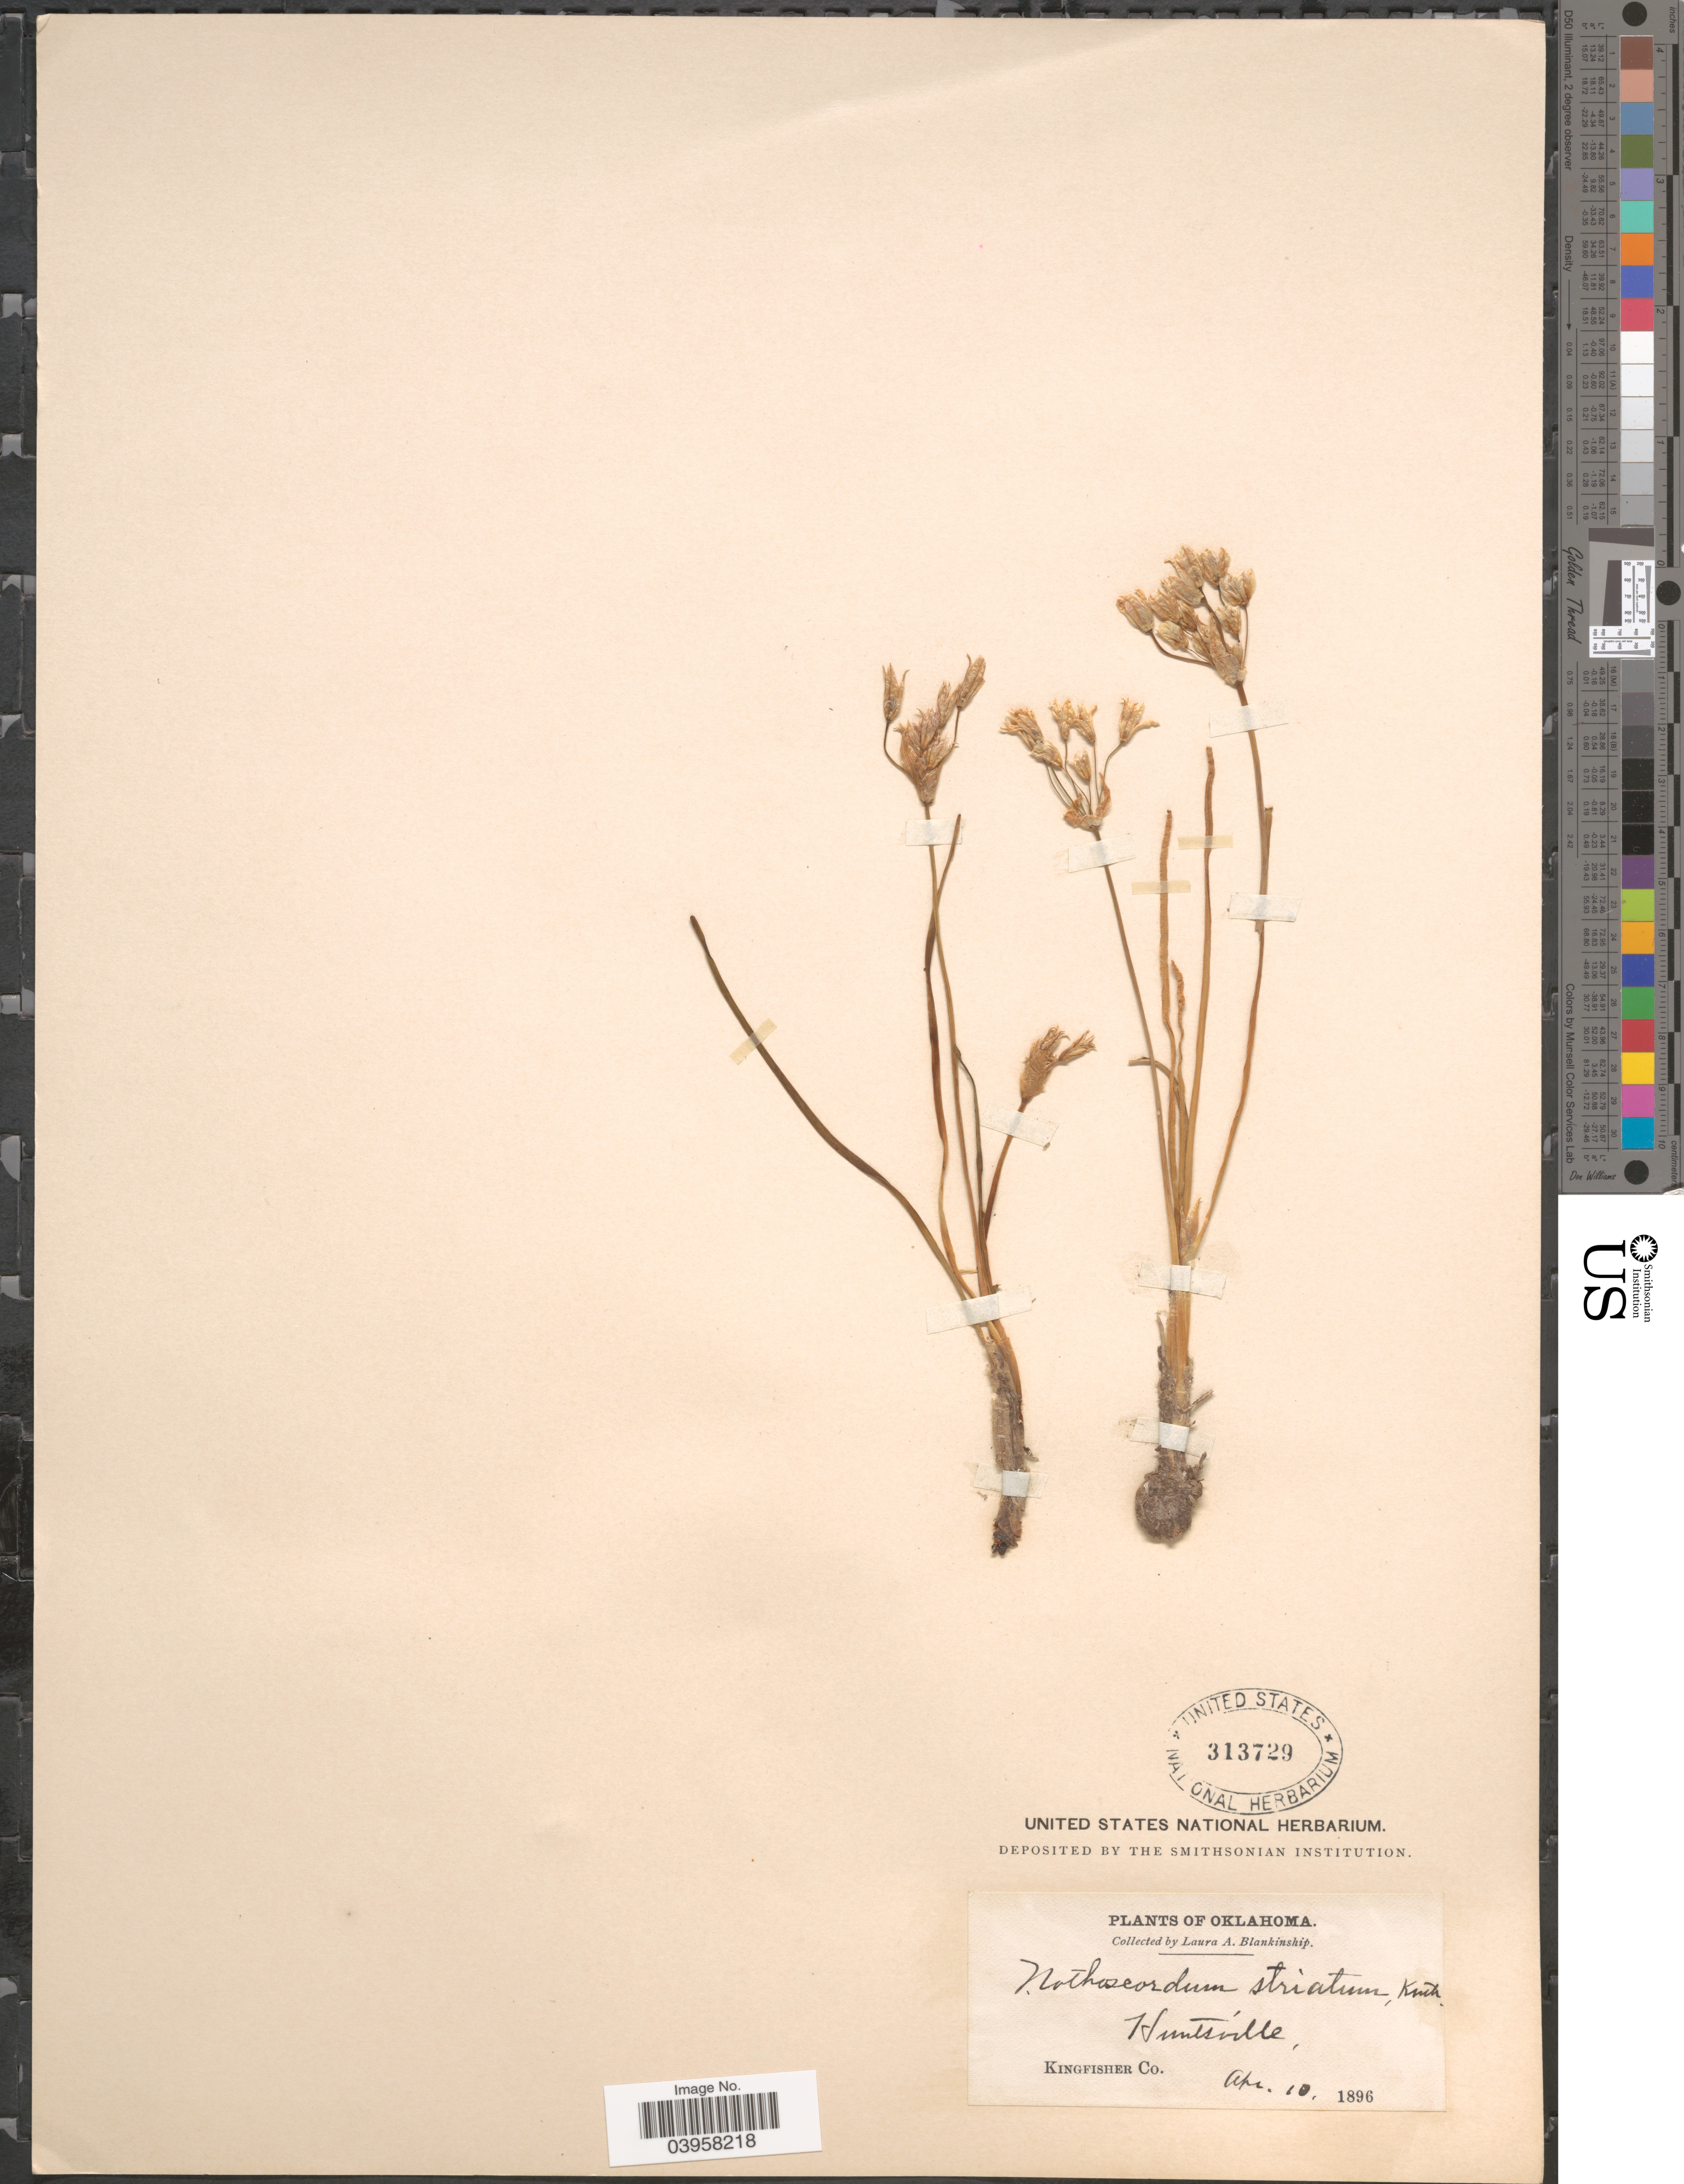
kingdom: Plantae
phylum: Tracheophyta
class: Liliopsida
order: Asparagales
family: Amaryllidaceae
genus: Nothoscordum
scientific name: Nothoscordum bivalve var. bivalve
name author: (L.) Britton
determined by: Strong, Mark T., (BOT), Smithsonian Institution - National Museum of Natural History (UNITED STATES)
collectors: L. A. Blankinship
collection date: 1896-04-10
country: United States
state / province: Oklahoma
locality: Huntsvile. Kingfisher Co.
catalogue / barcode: US 313729